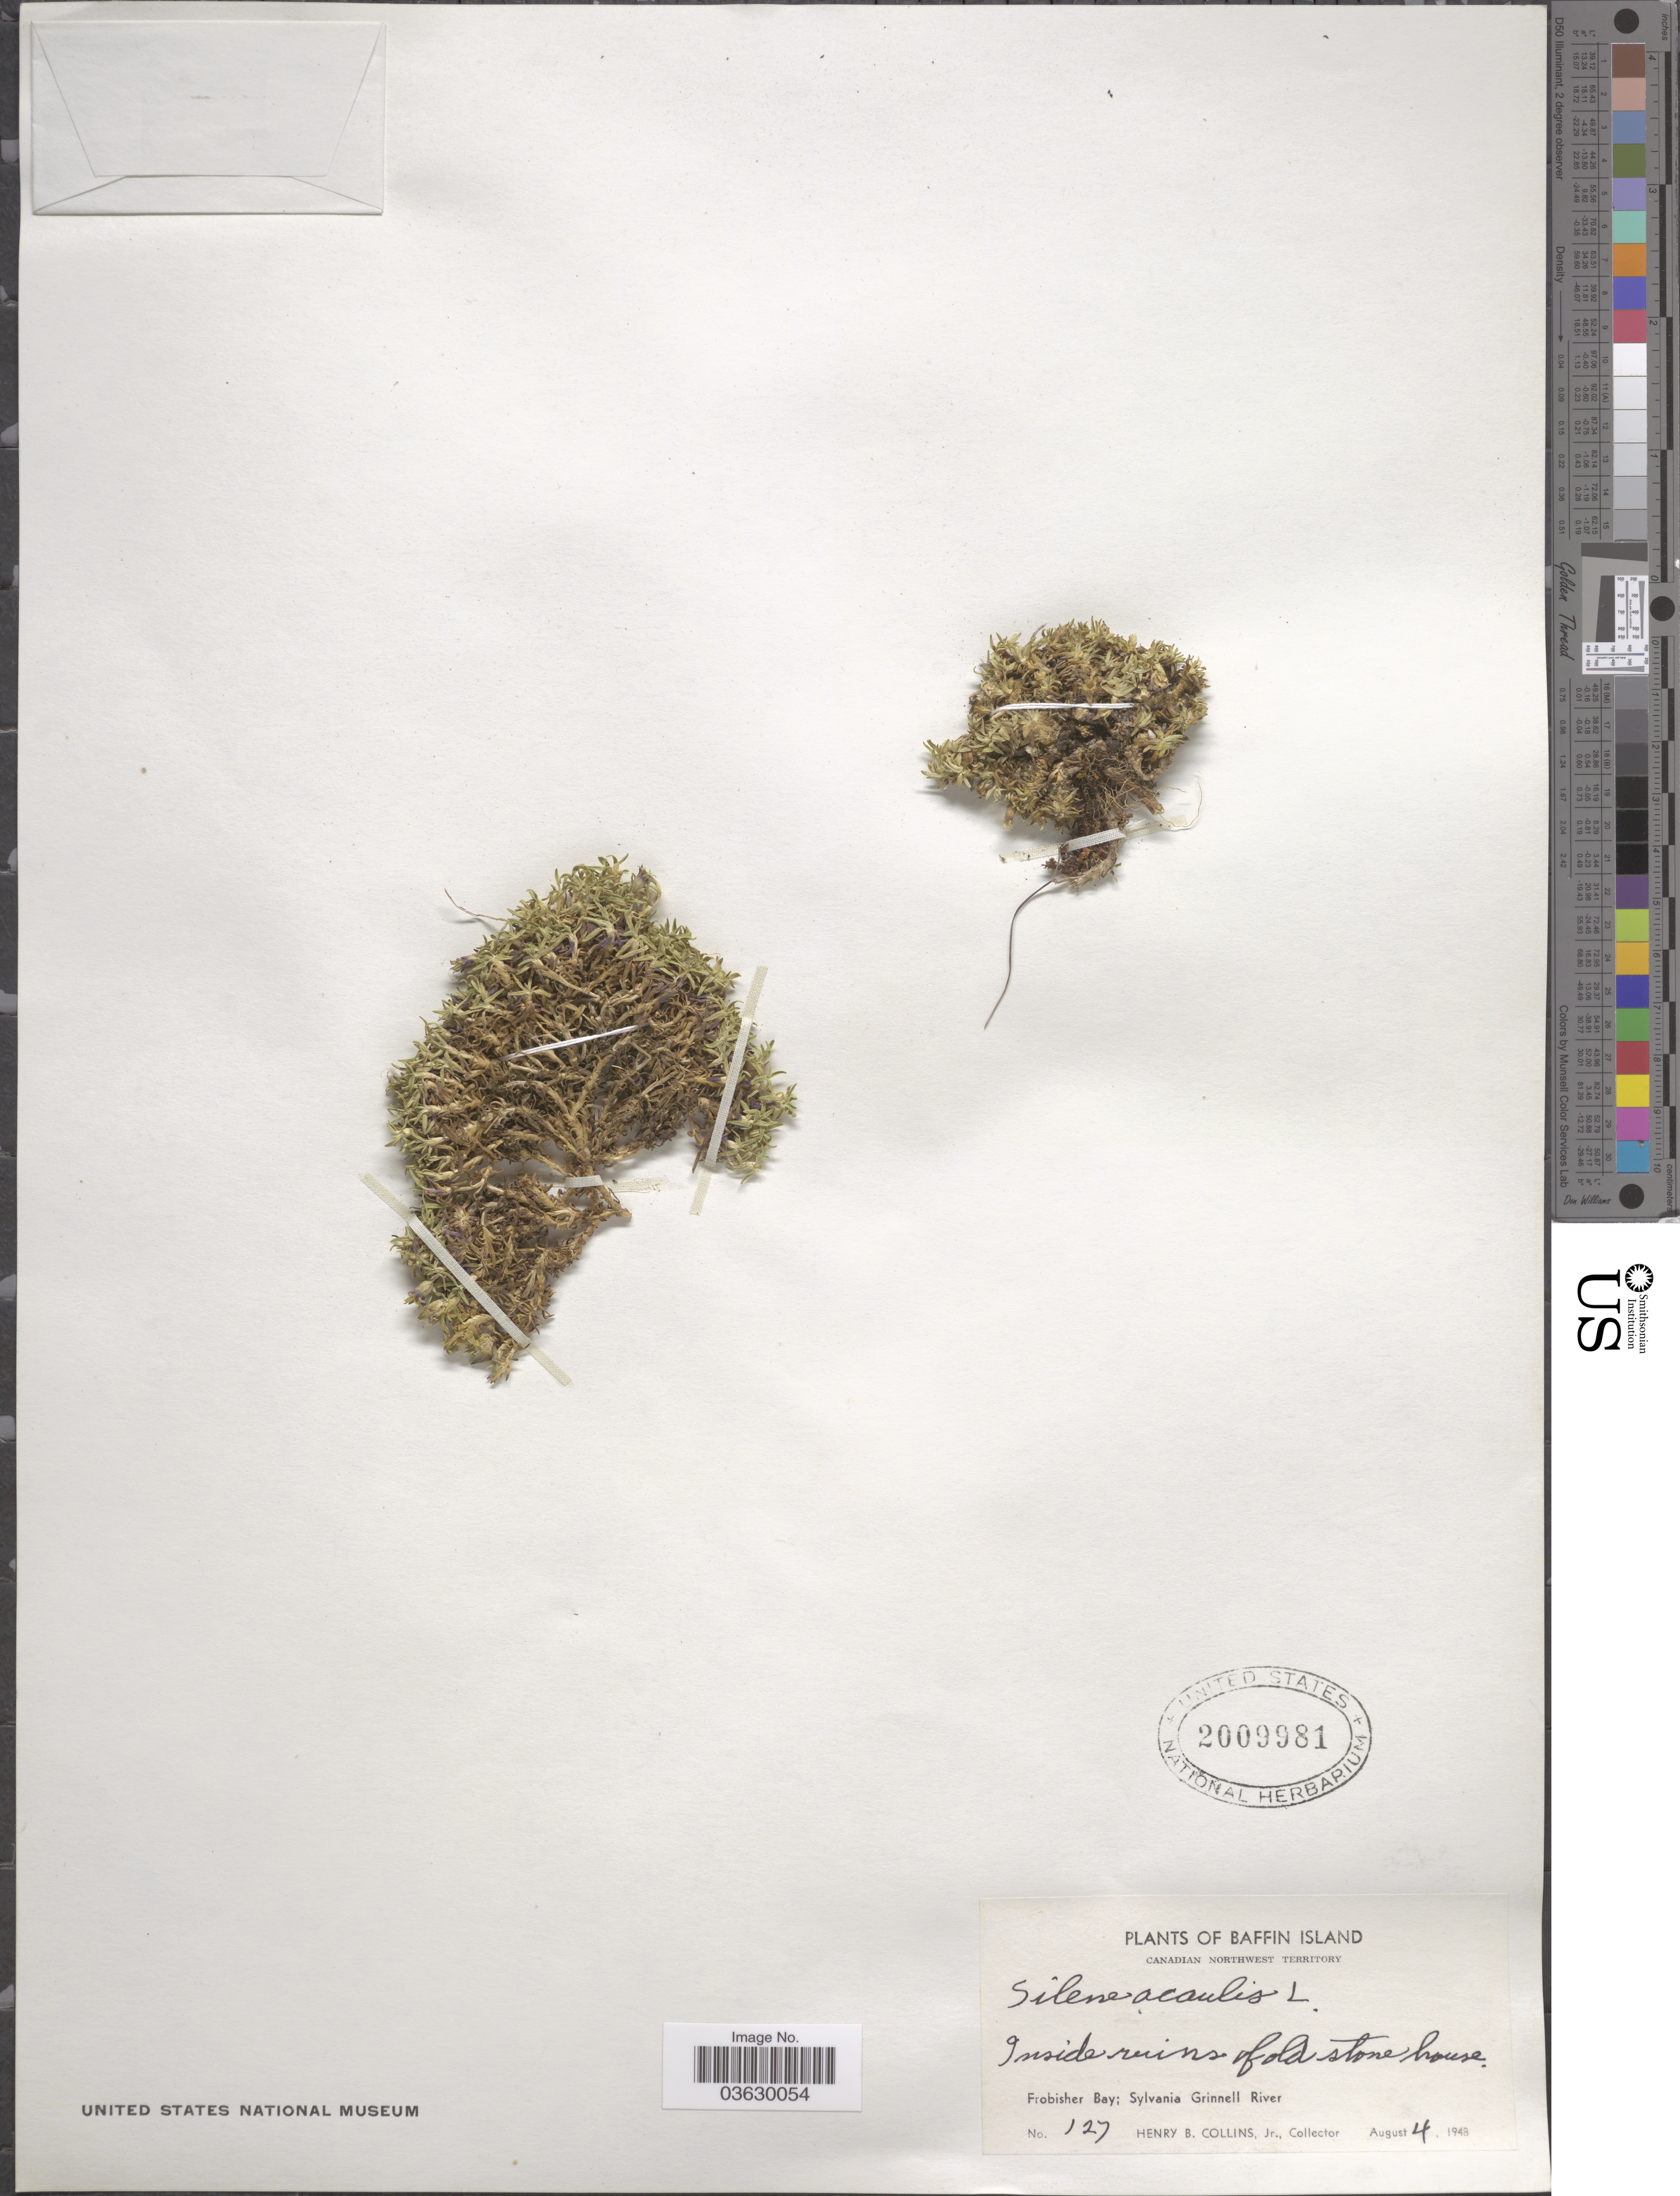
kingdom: Plantae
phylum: Tracheophyta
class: Magnoliopsida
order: Caryophyllales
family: Caryophyllaceae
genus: Silene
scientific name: Silene acaulis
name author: (L.) Jacq.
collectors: H. Collins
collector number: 127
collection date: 1948-08-04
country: Canada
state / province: Northwest Territories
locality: Baffin Island. Inside ruins of old stone house. Frobisher Bay; Sylvania Grinnell River.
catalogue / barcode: US 2009981